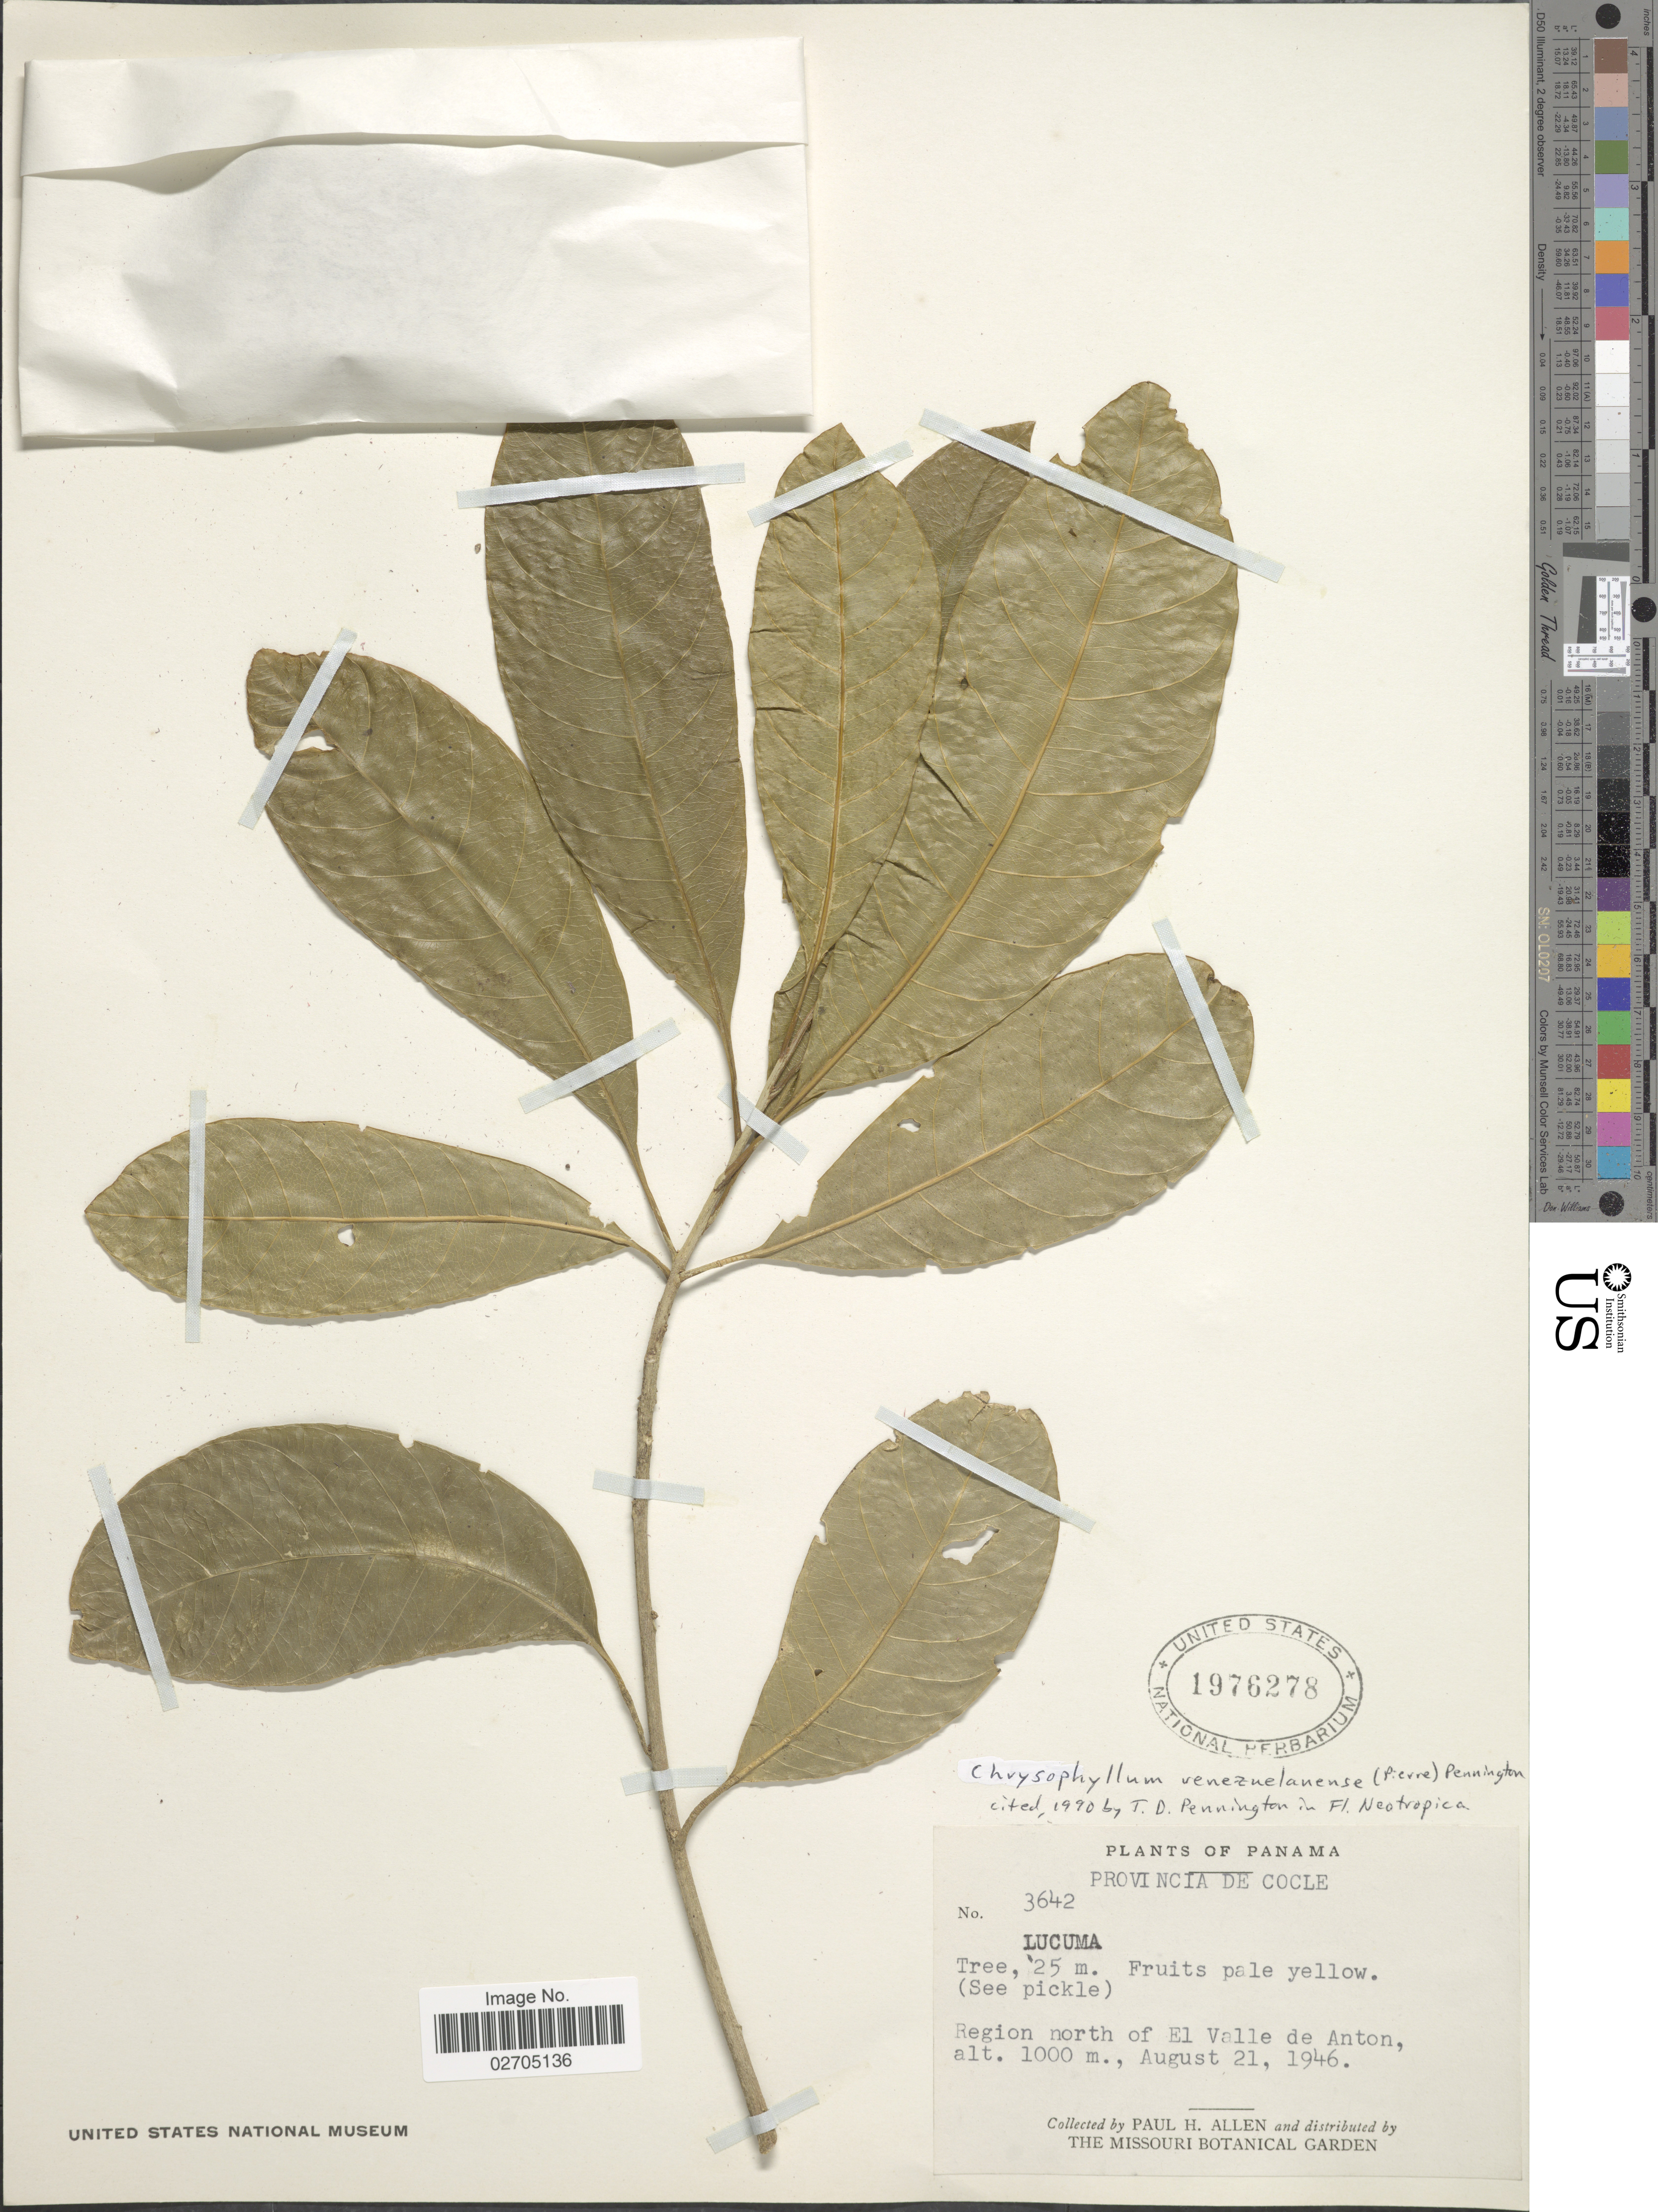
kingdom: Plantae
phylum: Tracheophyta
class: Magnoliopsida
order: Ericales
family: Sapotaceae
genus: Chrysophyllum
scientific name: Chrysophyllum venezuelanense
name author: (Pierre) T.D. Penn.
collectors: P. H. Allen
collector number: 3642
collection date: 1946-08-21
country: Panama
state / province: Coclé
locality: Region north of El Valle de Anton.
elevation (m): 1000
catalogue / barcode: US 1976278